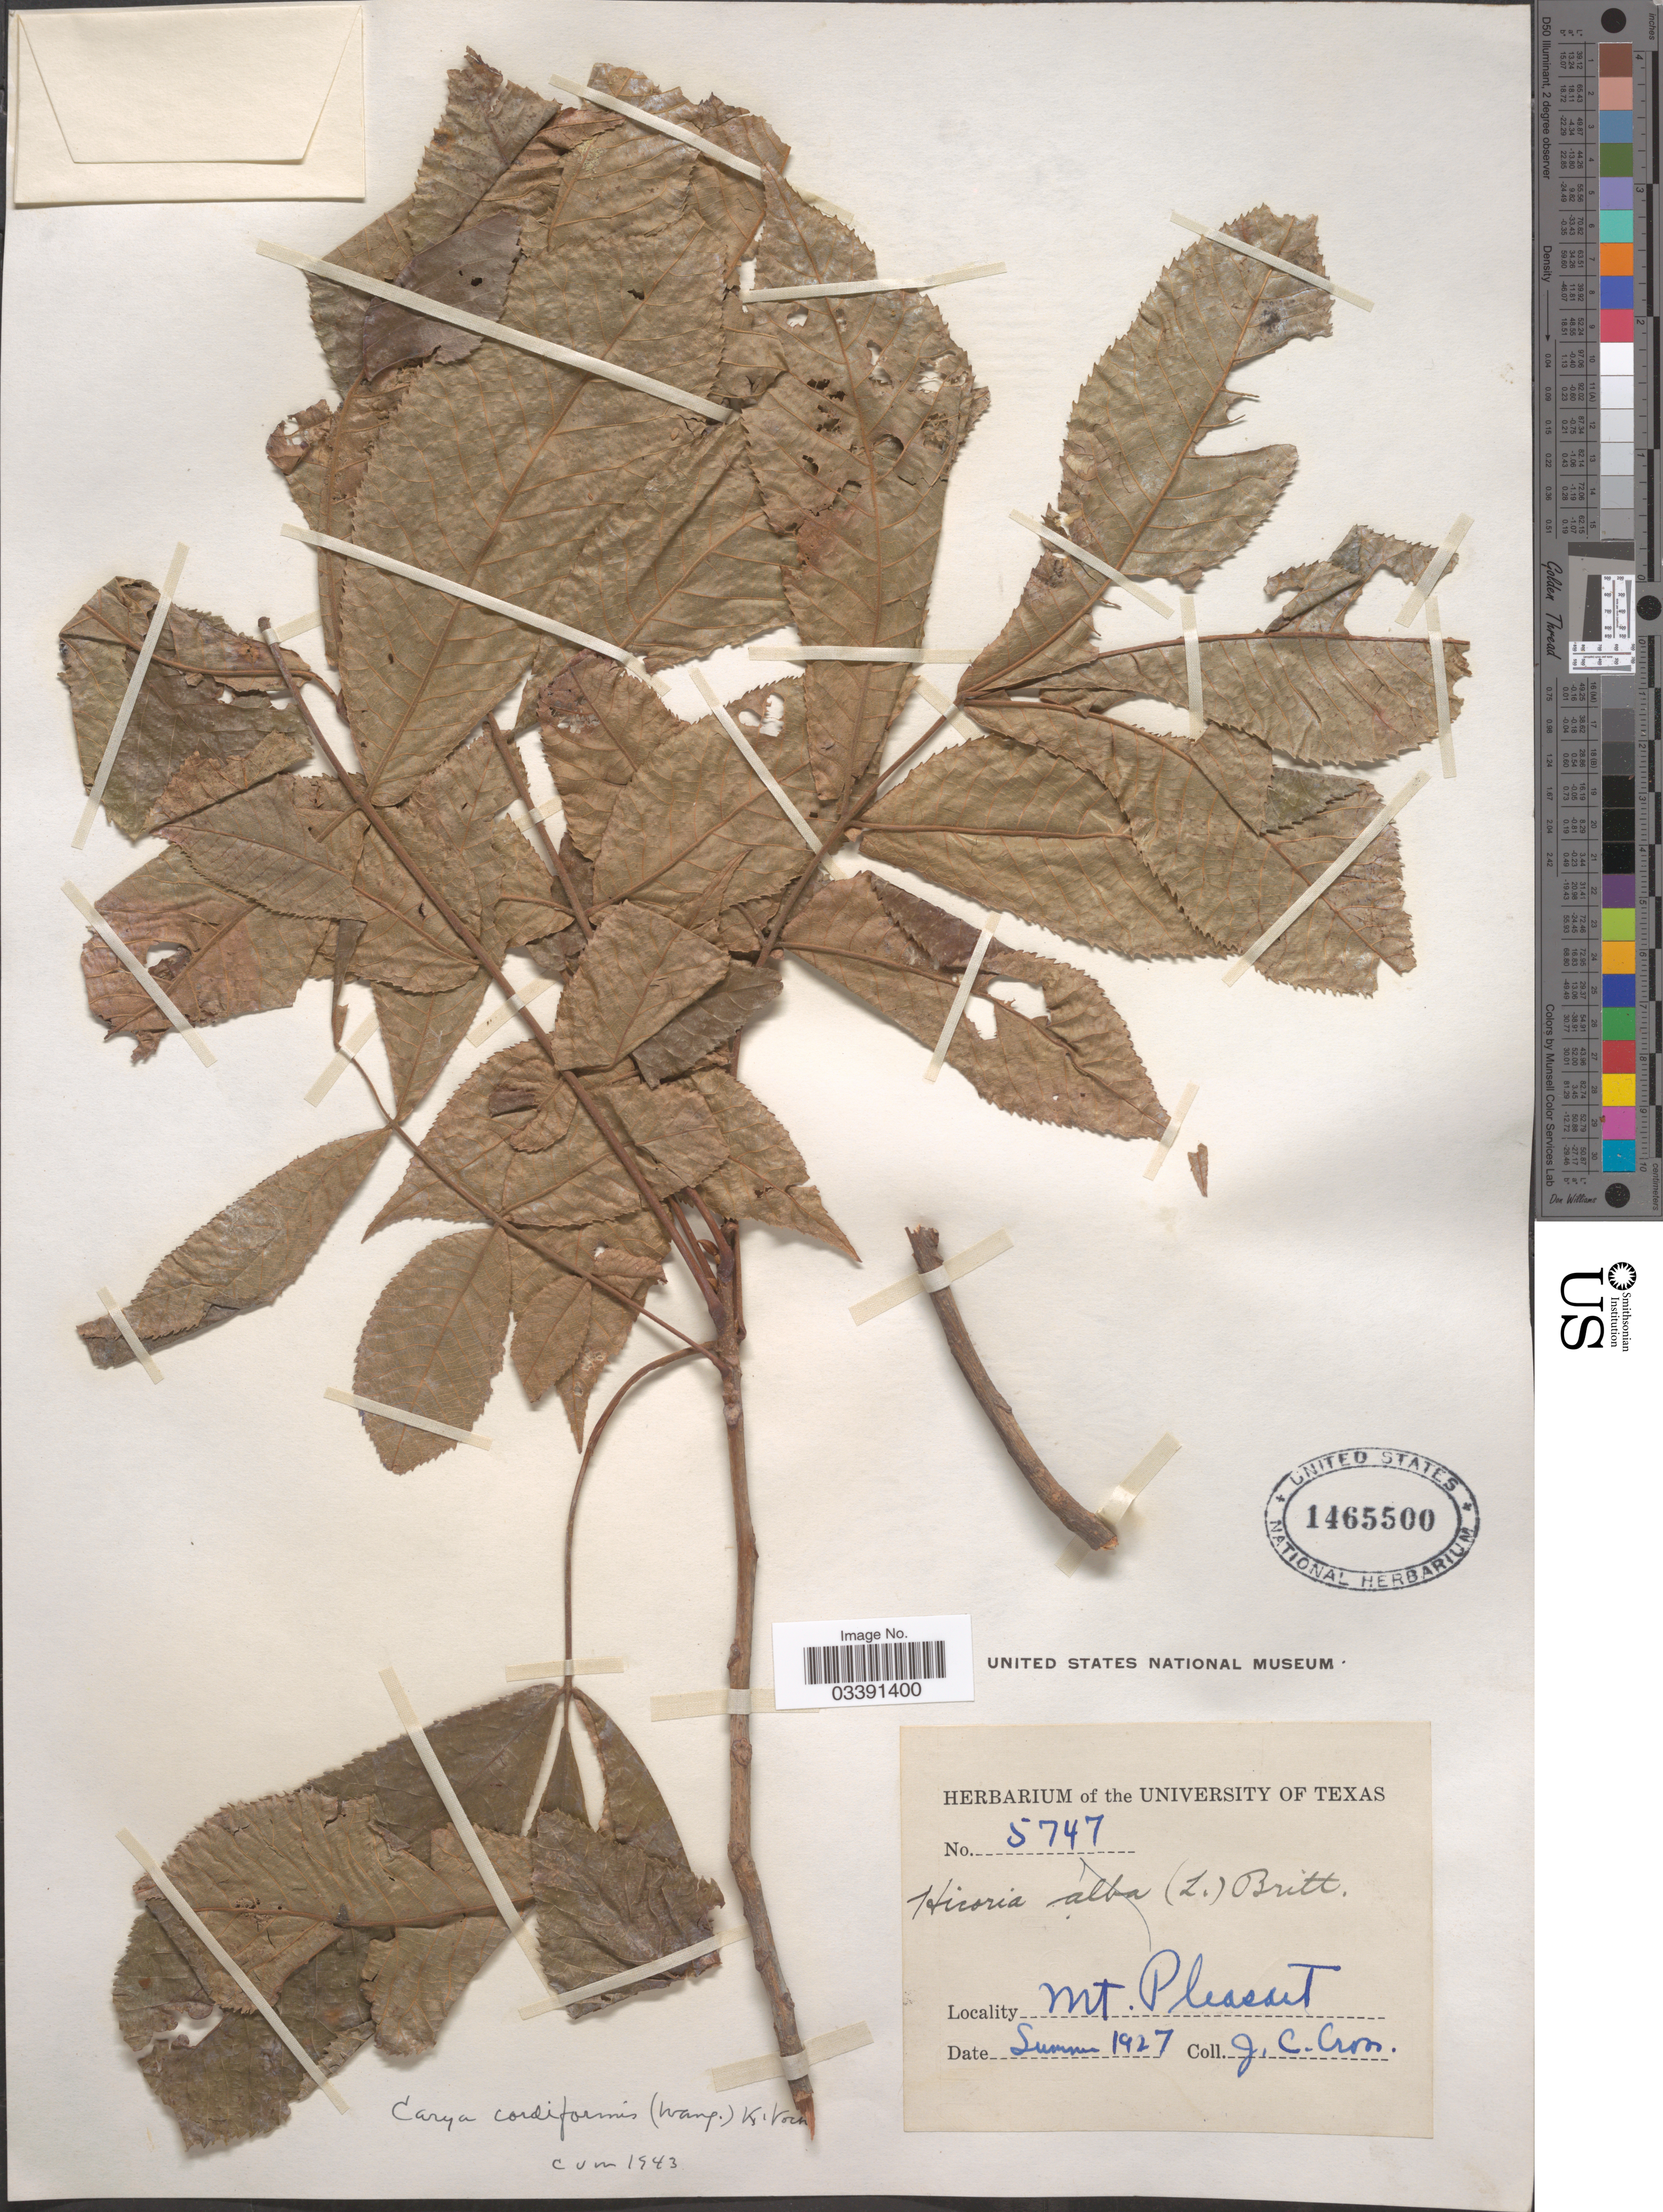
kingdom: Plantae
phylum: Tracheophyta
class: Magnoliopsida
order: Fagales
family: Juglandaceae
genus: Carya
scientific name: Carya cordiformis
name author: (Wangenh.) K. Koch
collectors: J. Cron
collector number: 5747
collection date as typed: Summer 1927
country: United States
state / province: Texas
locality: Mt. Pleasant.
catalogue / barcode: US 1465500